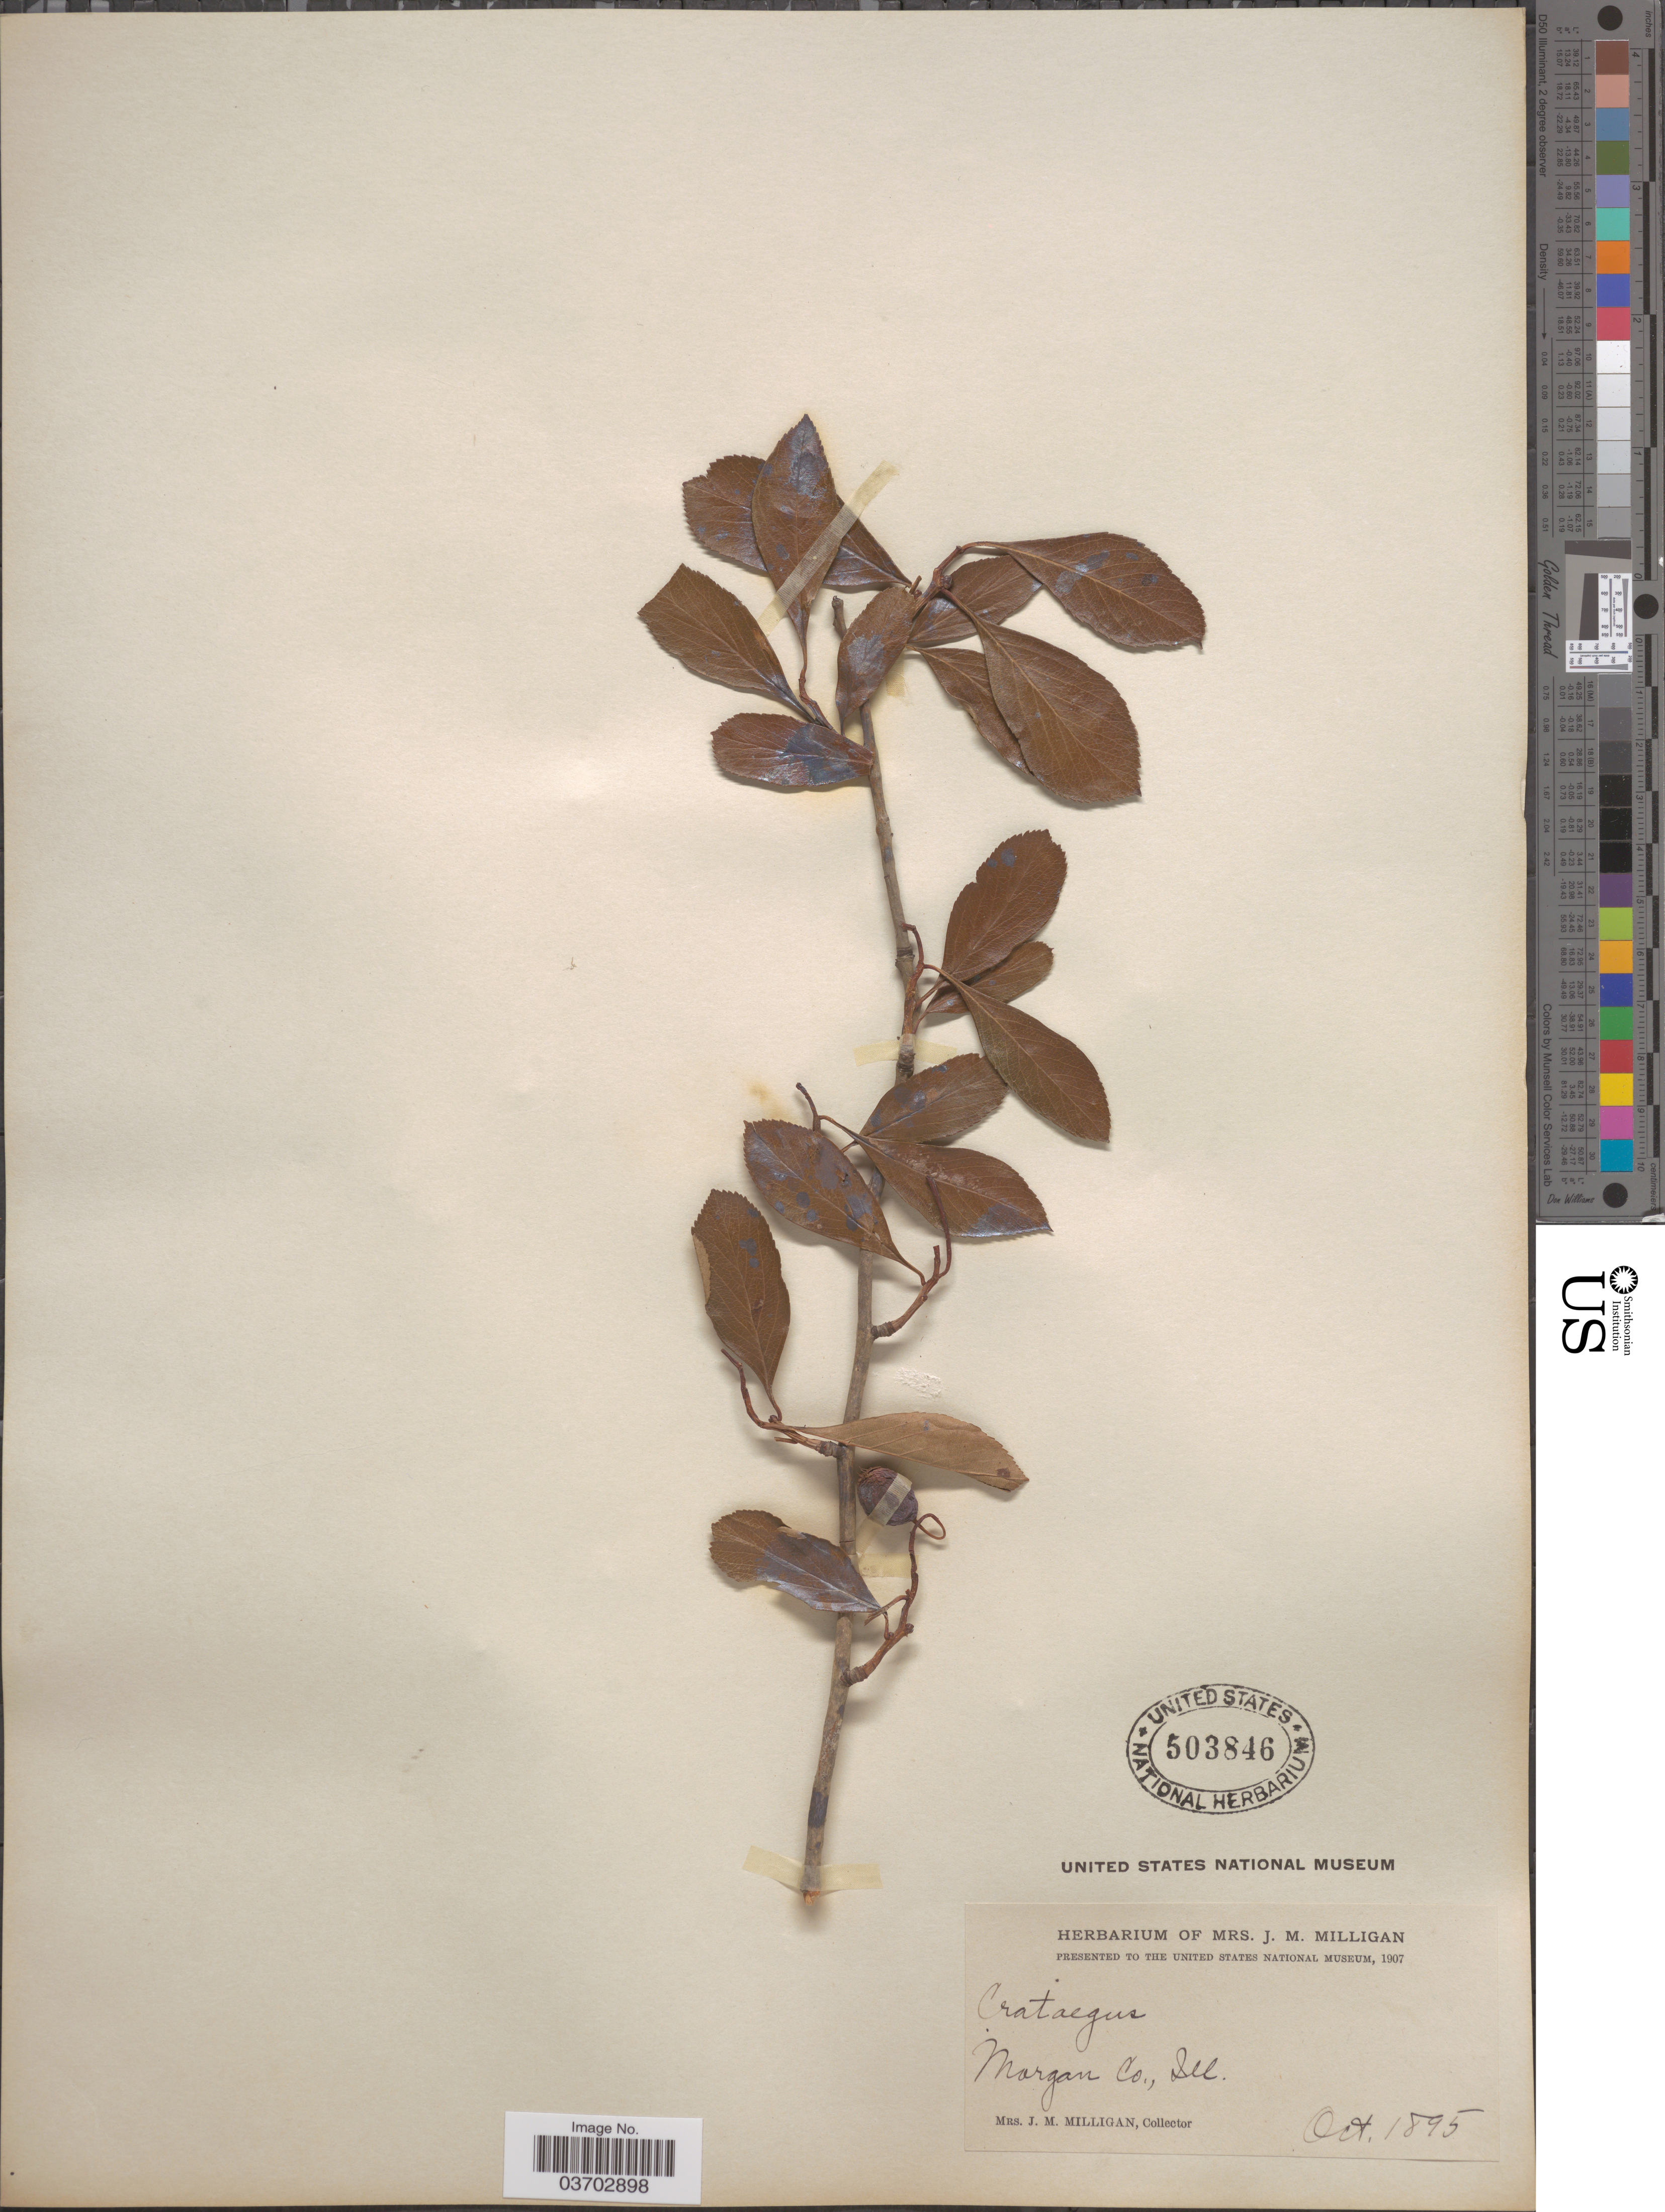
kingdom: Plantae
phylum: Tracheophyta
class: Magnoliopsida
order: Rosales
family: Rosaceae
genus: Crataegus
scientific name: Crataegus sp.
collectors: J. Milligan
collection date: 1895-10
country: United States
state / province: Illinois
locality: Morgan Co.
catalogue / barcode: US 503846